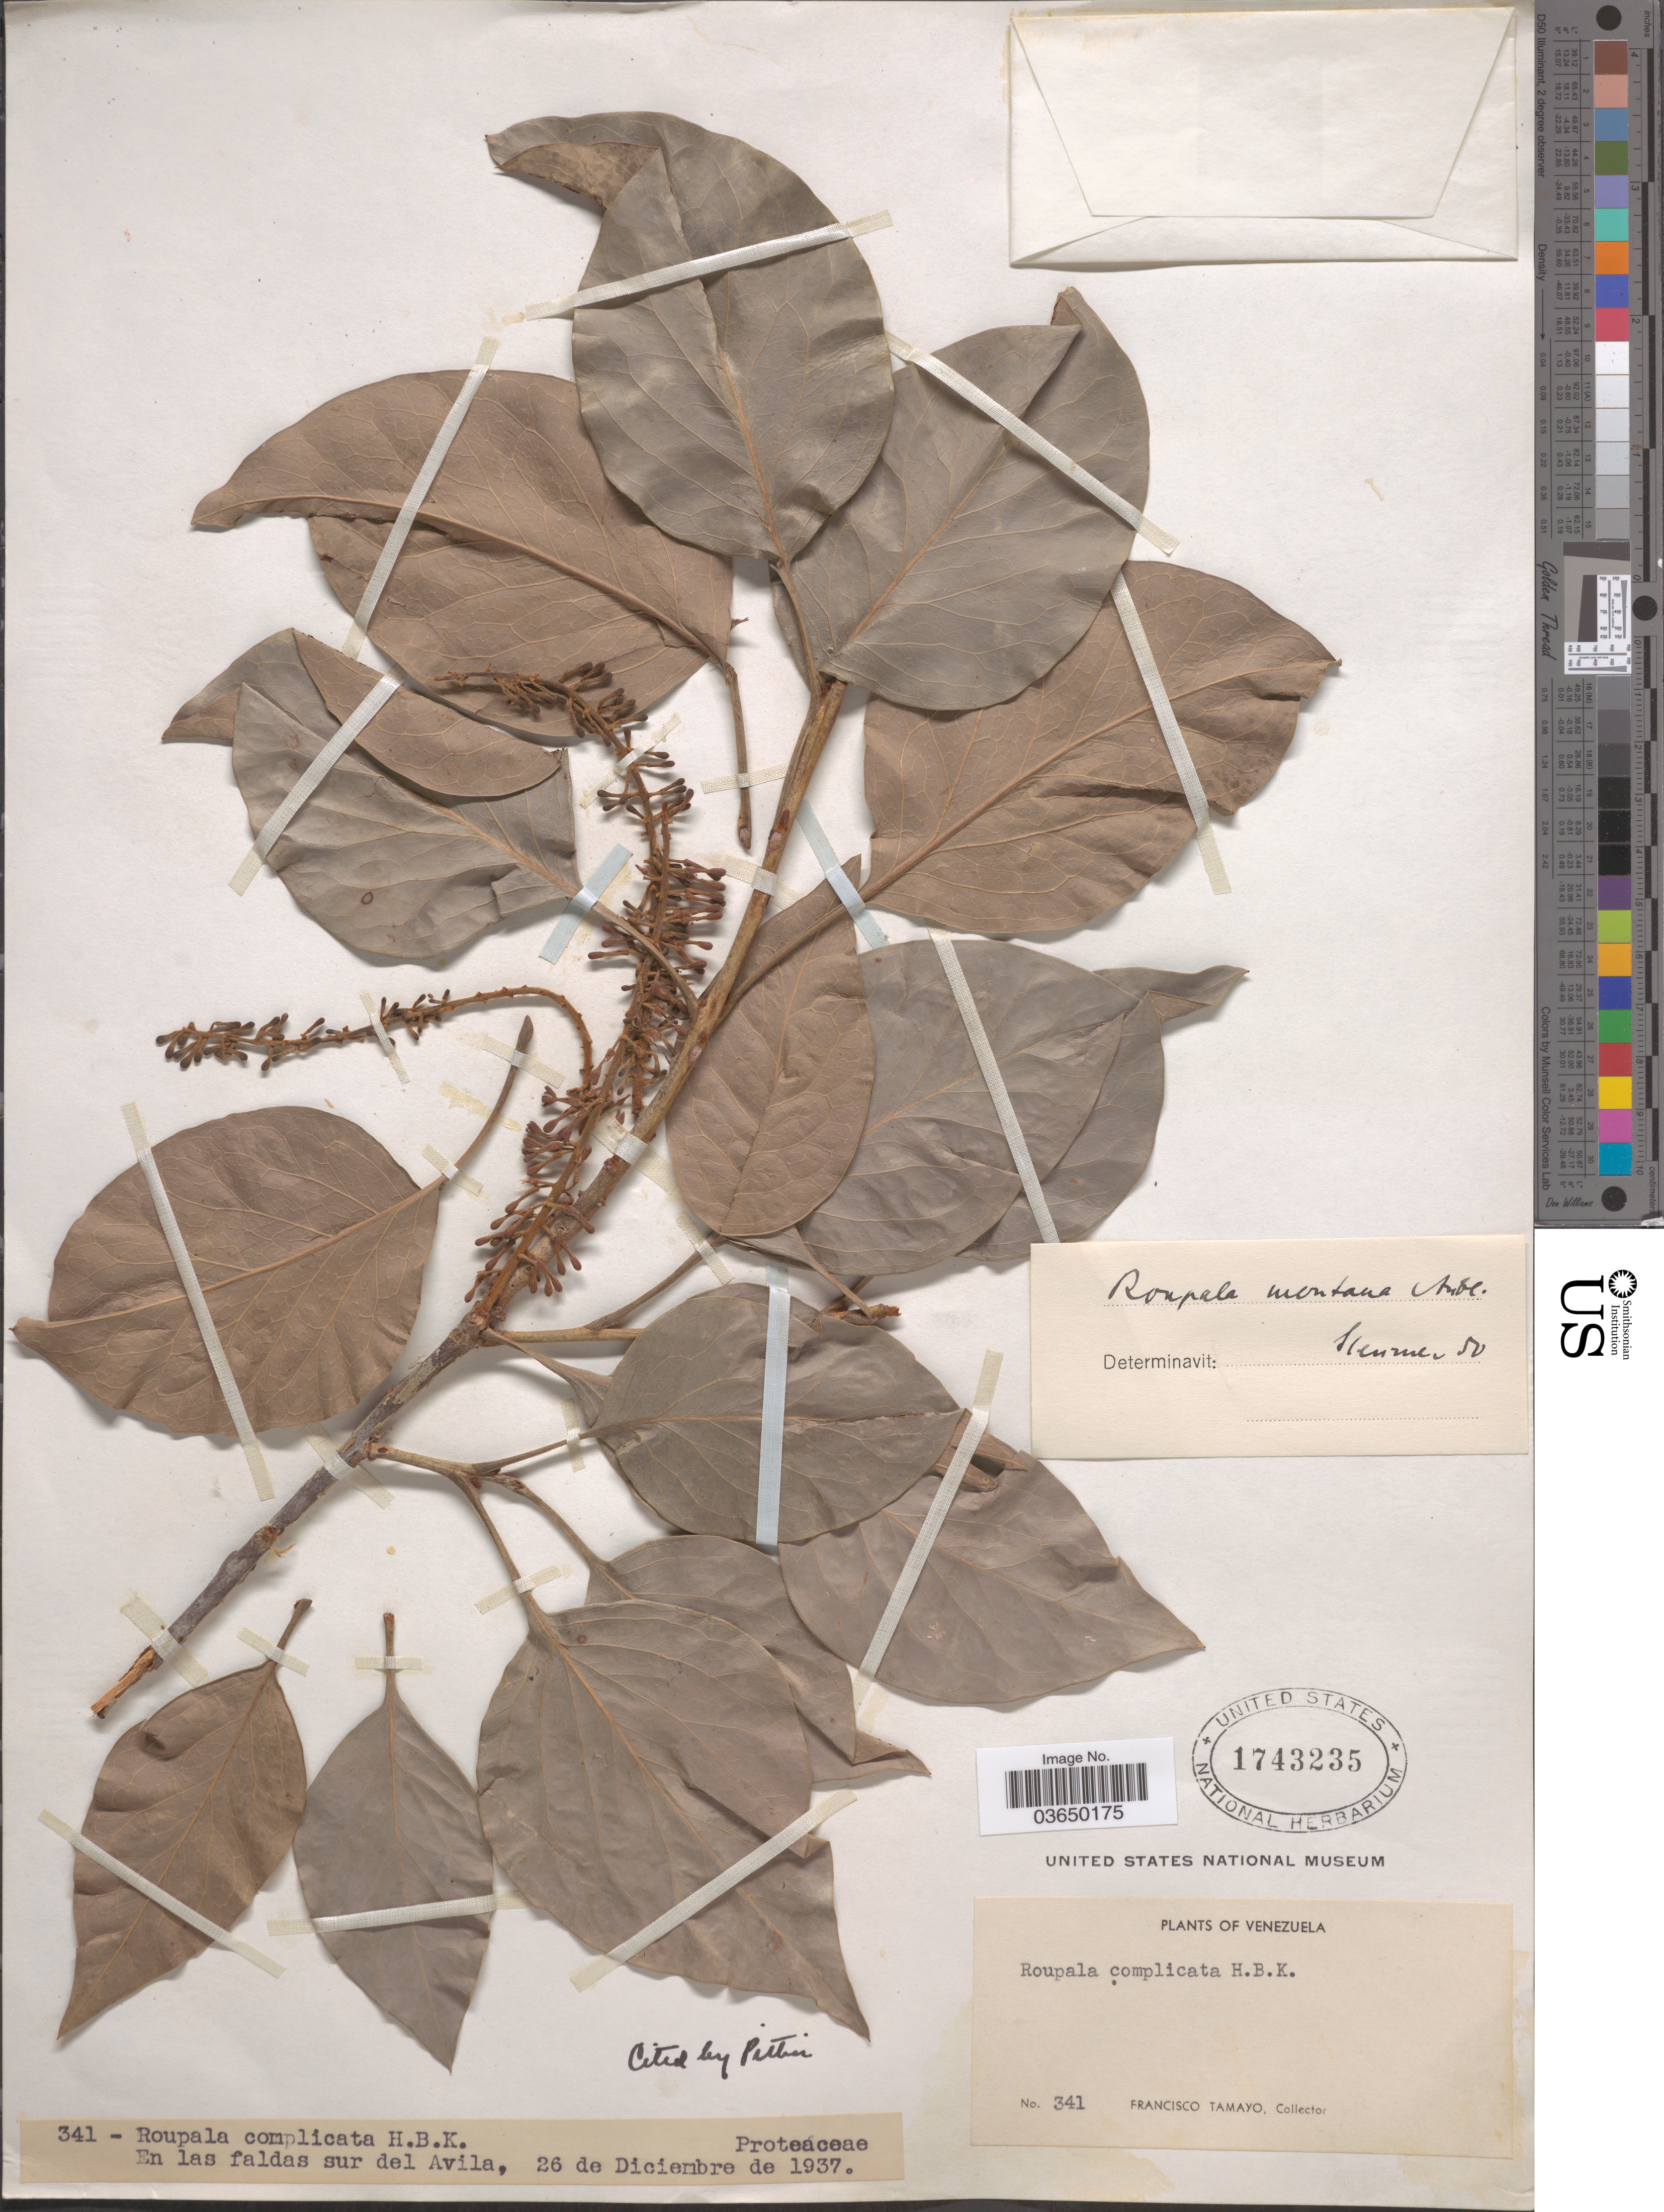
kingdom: Plantae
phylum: Tracheophyta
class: Magnoliopsida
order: Proteales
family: Proteaceae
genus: Roupala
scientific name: Roupala montana var. montana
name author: Aubl.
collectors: F. Tamayo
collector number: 341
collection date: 1937-12-26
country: Venezuela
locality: En las faldas sur del Avila.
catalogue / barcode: US 1743235